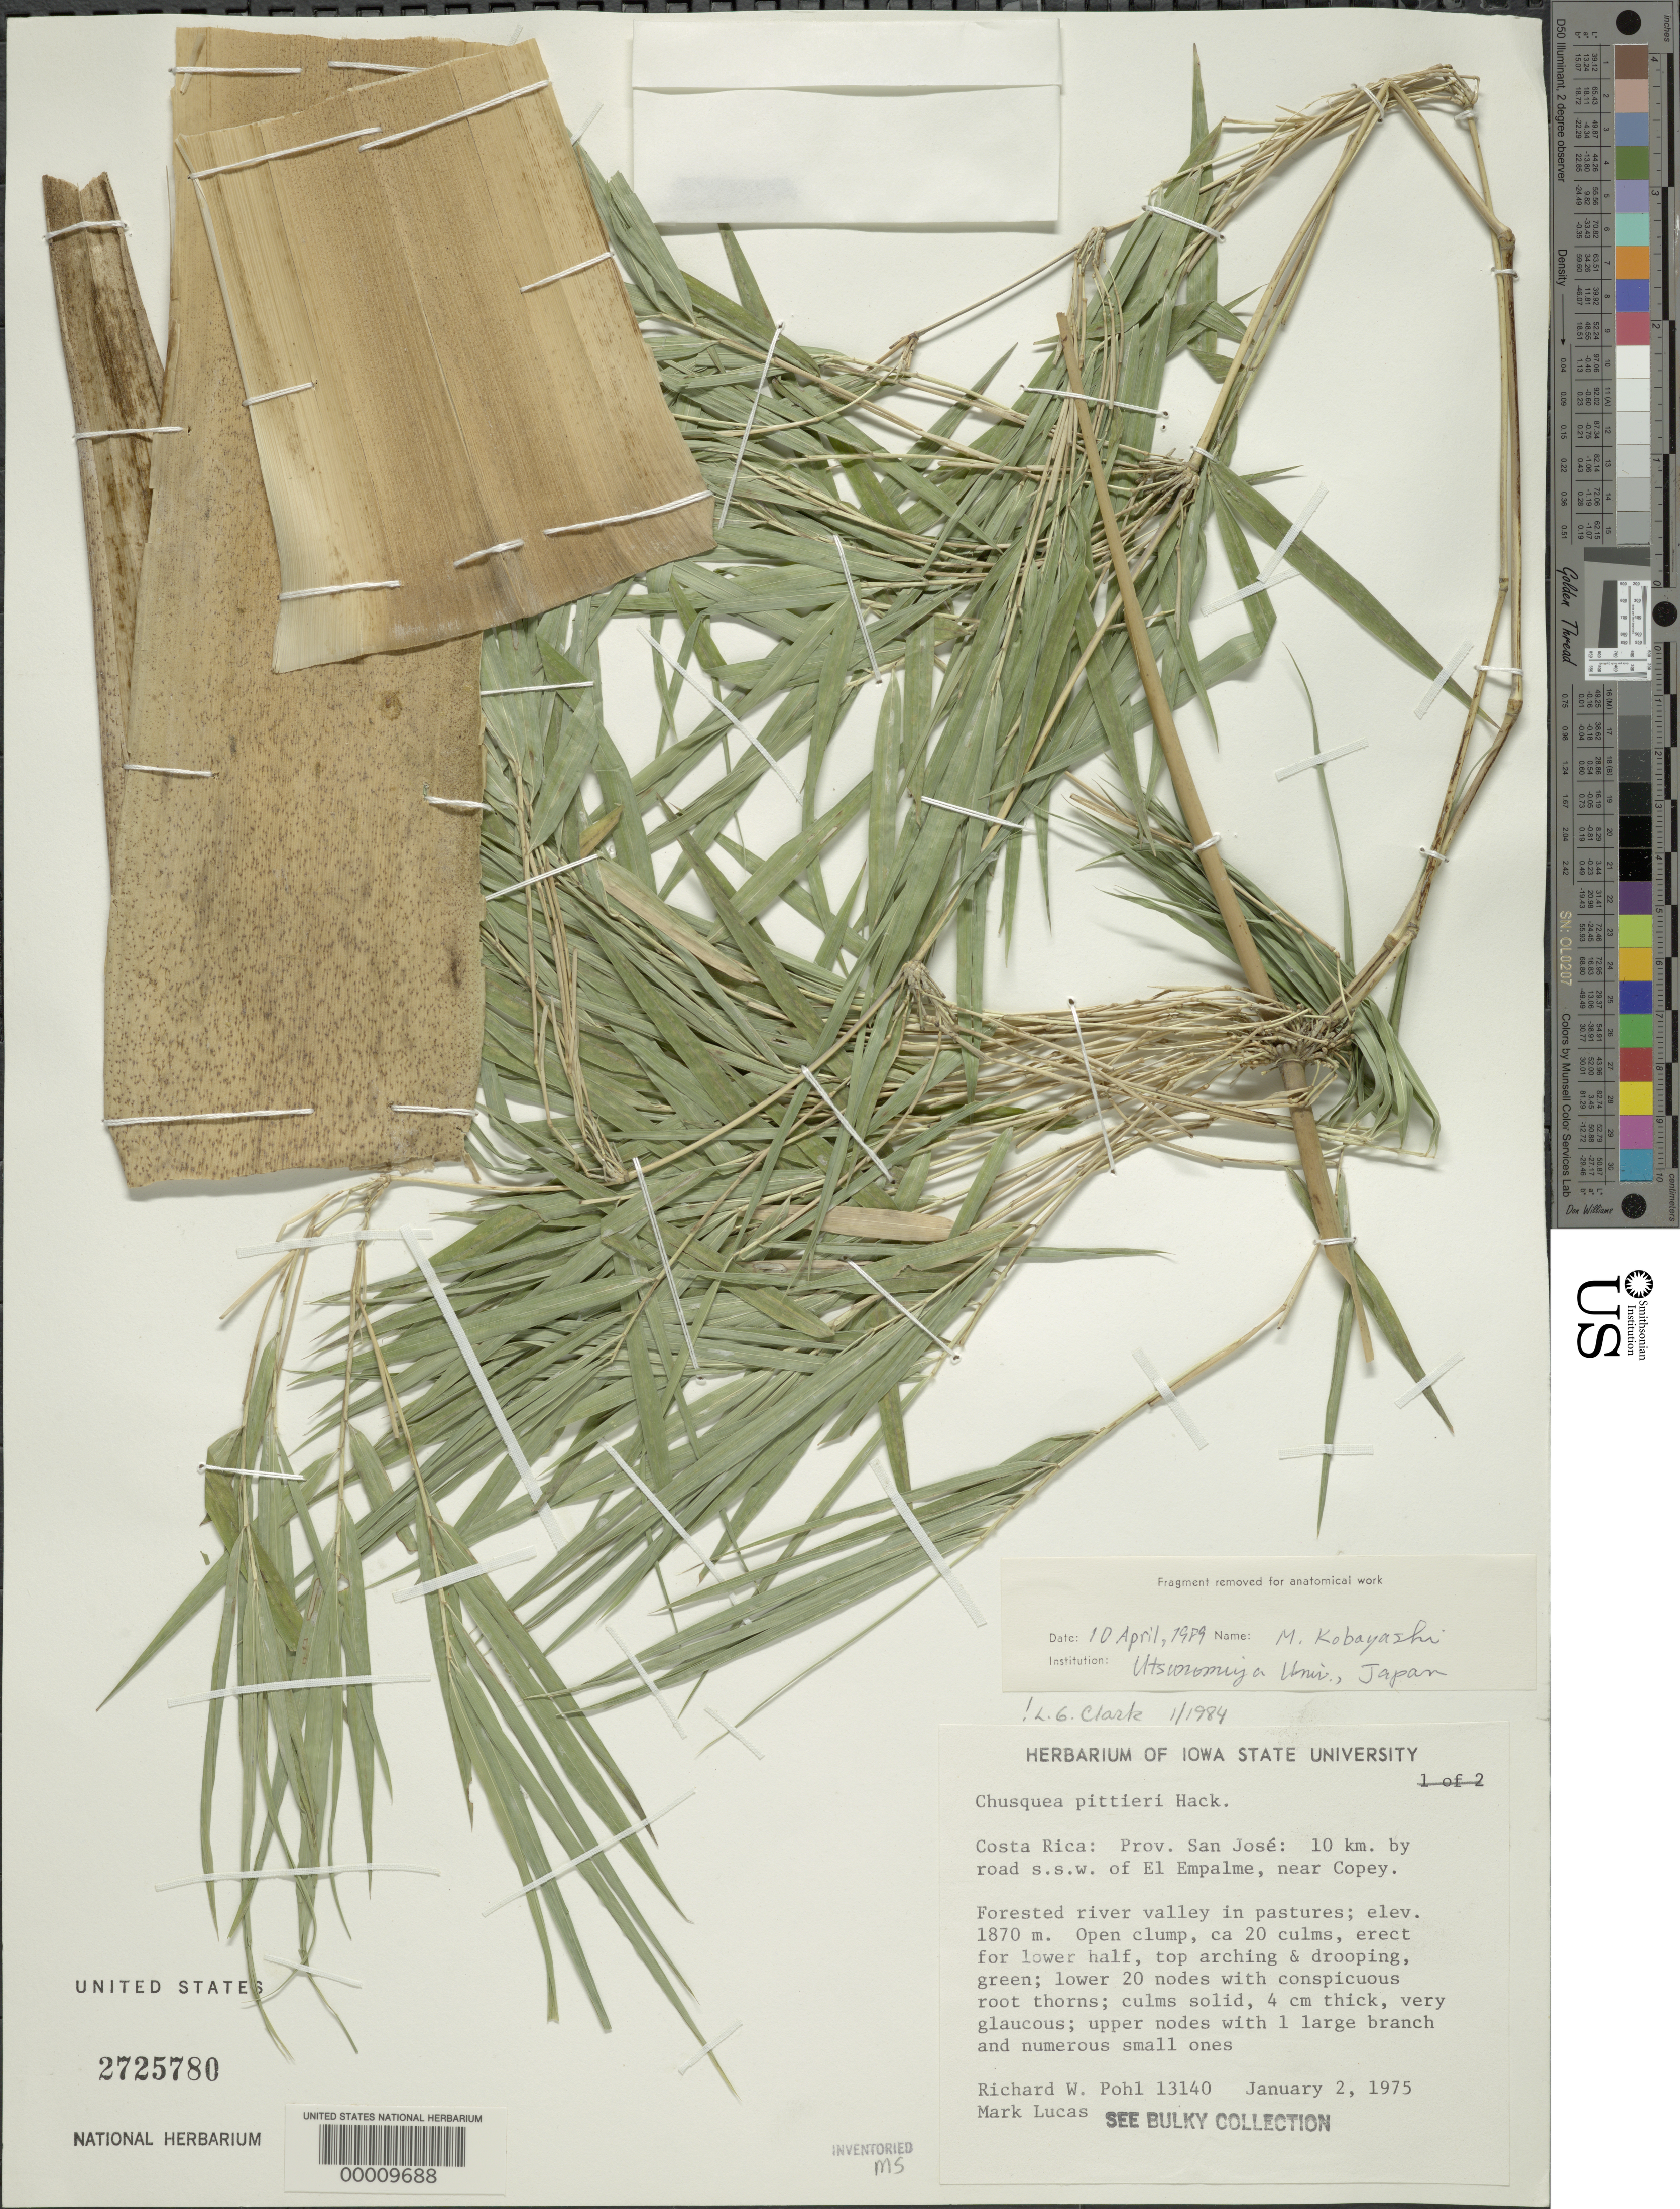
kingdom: Plantae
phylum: Tracheophyta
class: Liliopsida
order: Poales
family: Poaceae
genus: Chusquea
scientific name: Chusquea pittieri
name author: Hack.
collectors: R. W. Pohl & M. Lucas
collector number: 13140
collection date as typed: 02 Jan 1975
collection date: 1975-01-02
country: Costa Rica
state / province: San José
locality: El empalme, copey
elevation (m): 1870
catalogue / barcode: US 2725780